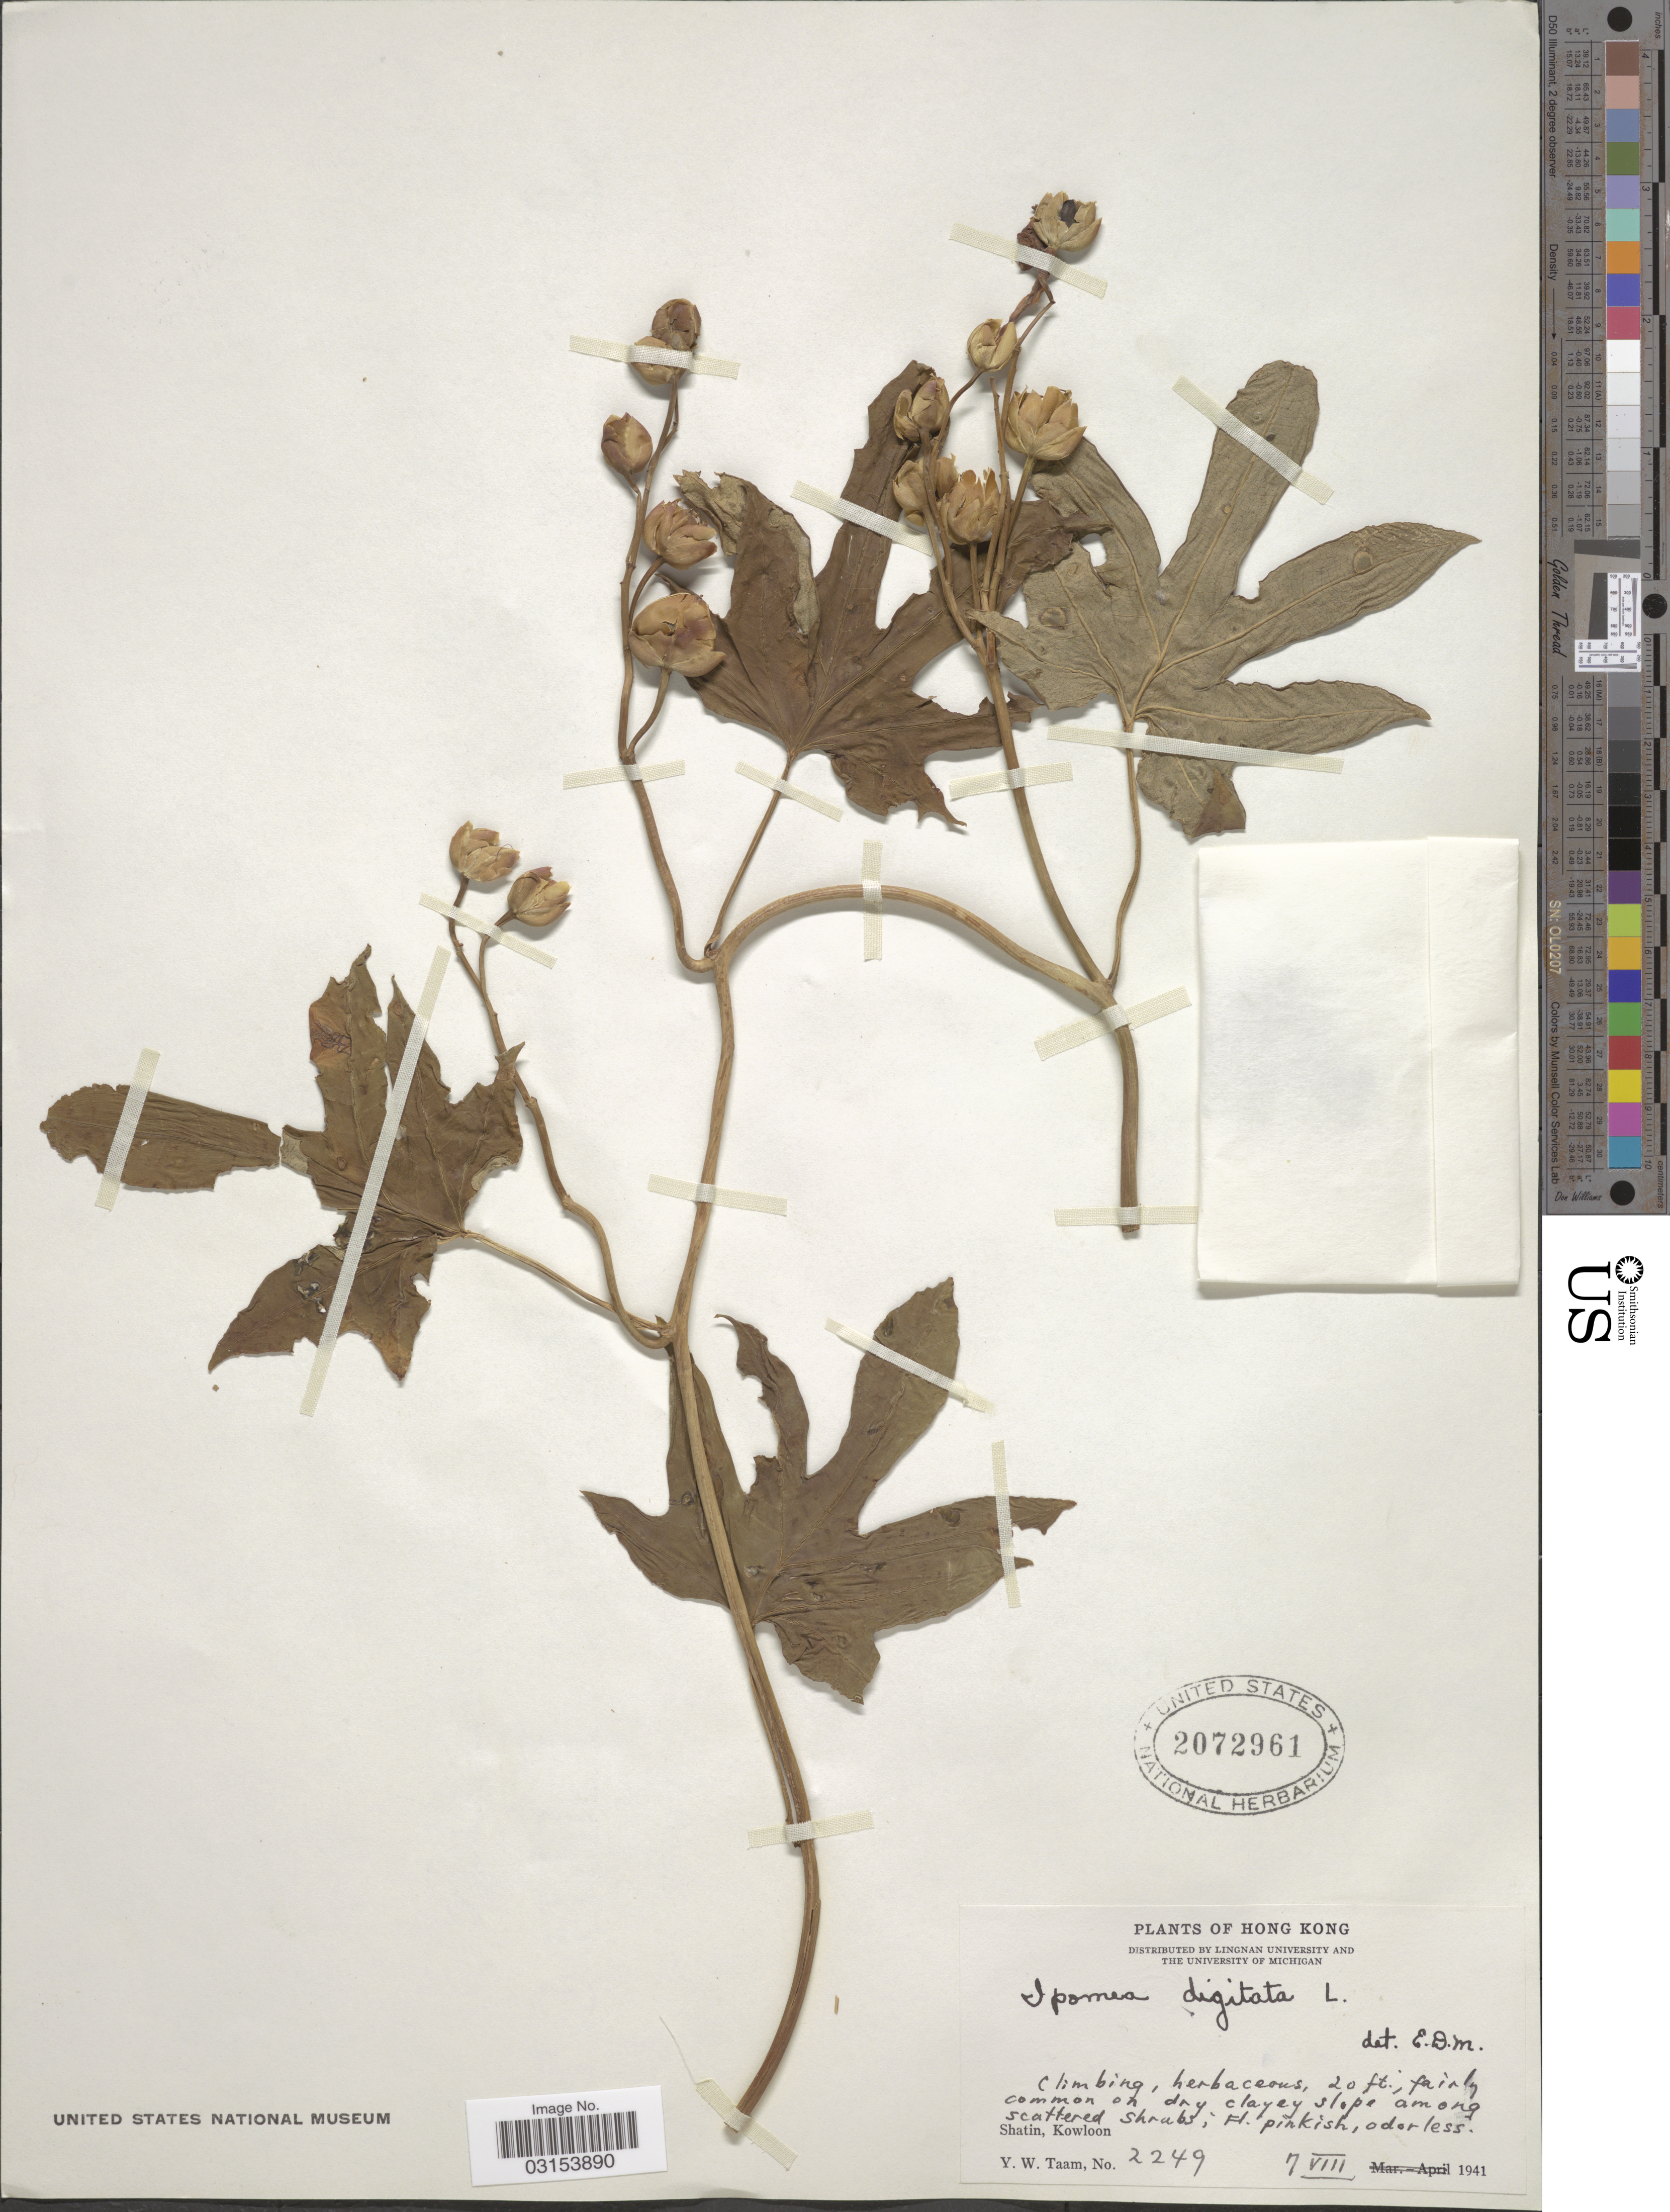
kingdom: Plantae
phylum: Tracheophyta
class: Magnoliopsida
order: Solanales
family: Convolvulaceae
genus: Ipomoea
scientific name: Ipomoea digitata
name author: L.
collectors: Y. W. Taam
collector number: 2249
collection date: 1941-08-07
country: China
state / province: Hong Kong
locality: Shatin, Kowloon.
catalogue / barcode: US 2072961